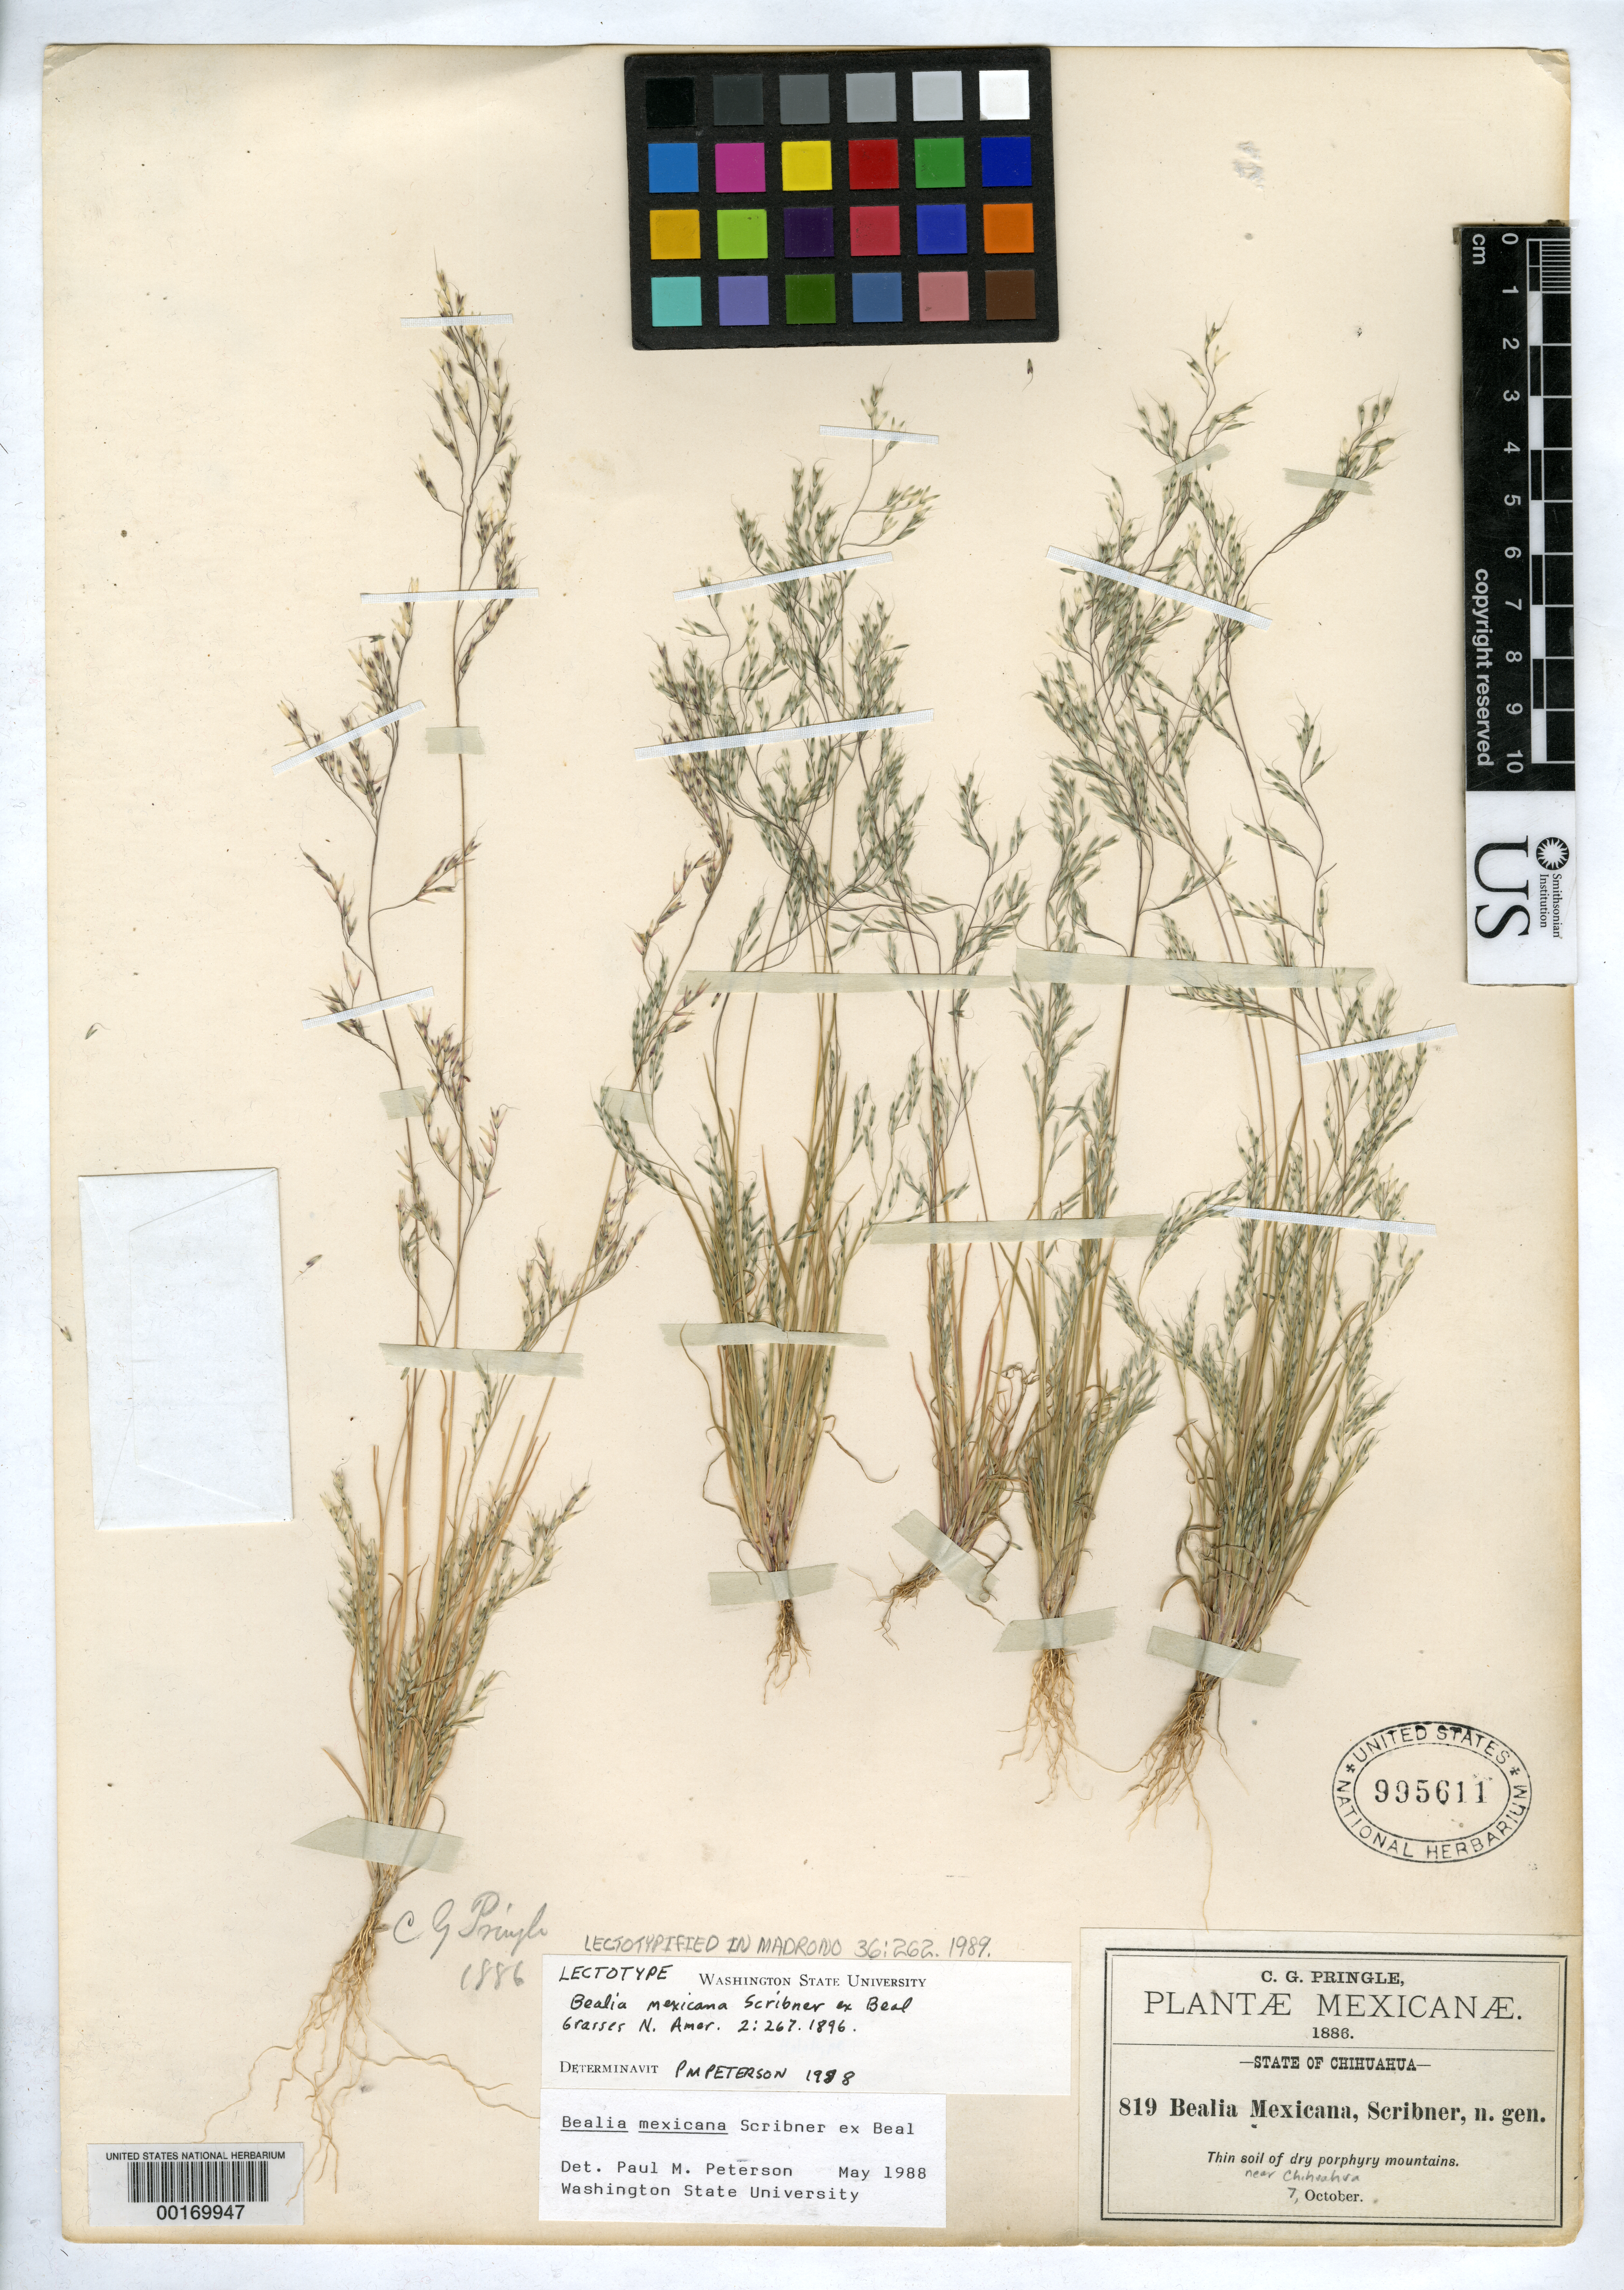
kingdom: Plantae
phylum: Tracheophyta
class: Liliopsida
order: Poales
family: Poaceae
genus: Bealia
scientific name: Bealia mexicana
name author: Scribn. in Hack.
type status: Lectotype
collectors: C. G. Pringle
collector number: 819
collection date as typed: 07 Oct 1886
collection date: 1886-10-07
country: Mexico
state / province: Chihuahua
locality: Near Chihuahua.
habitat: Thin soil of dry porphry, mountains.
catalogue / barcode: US 995611